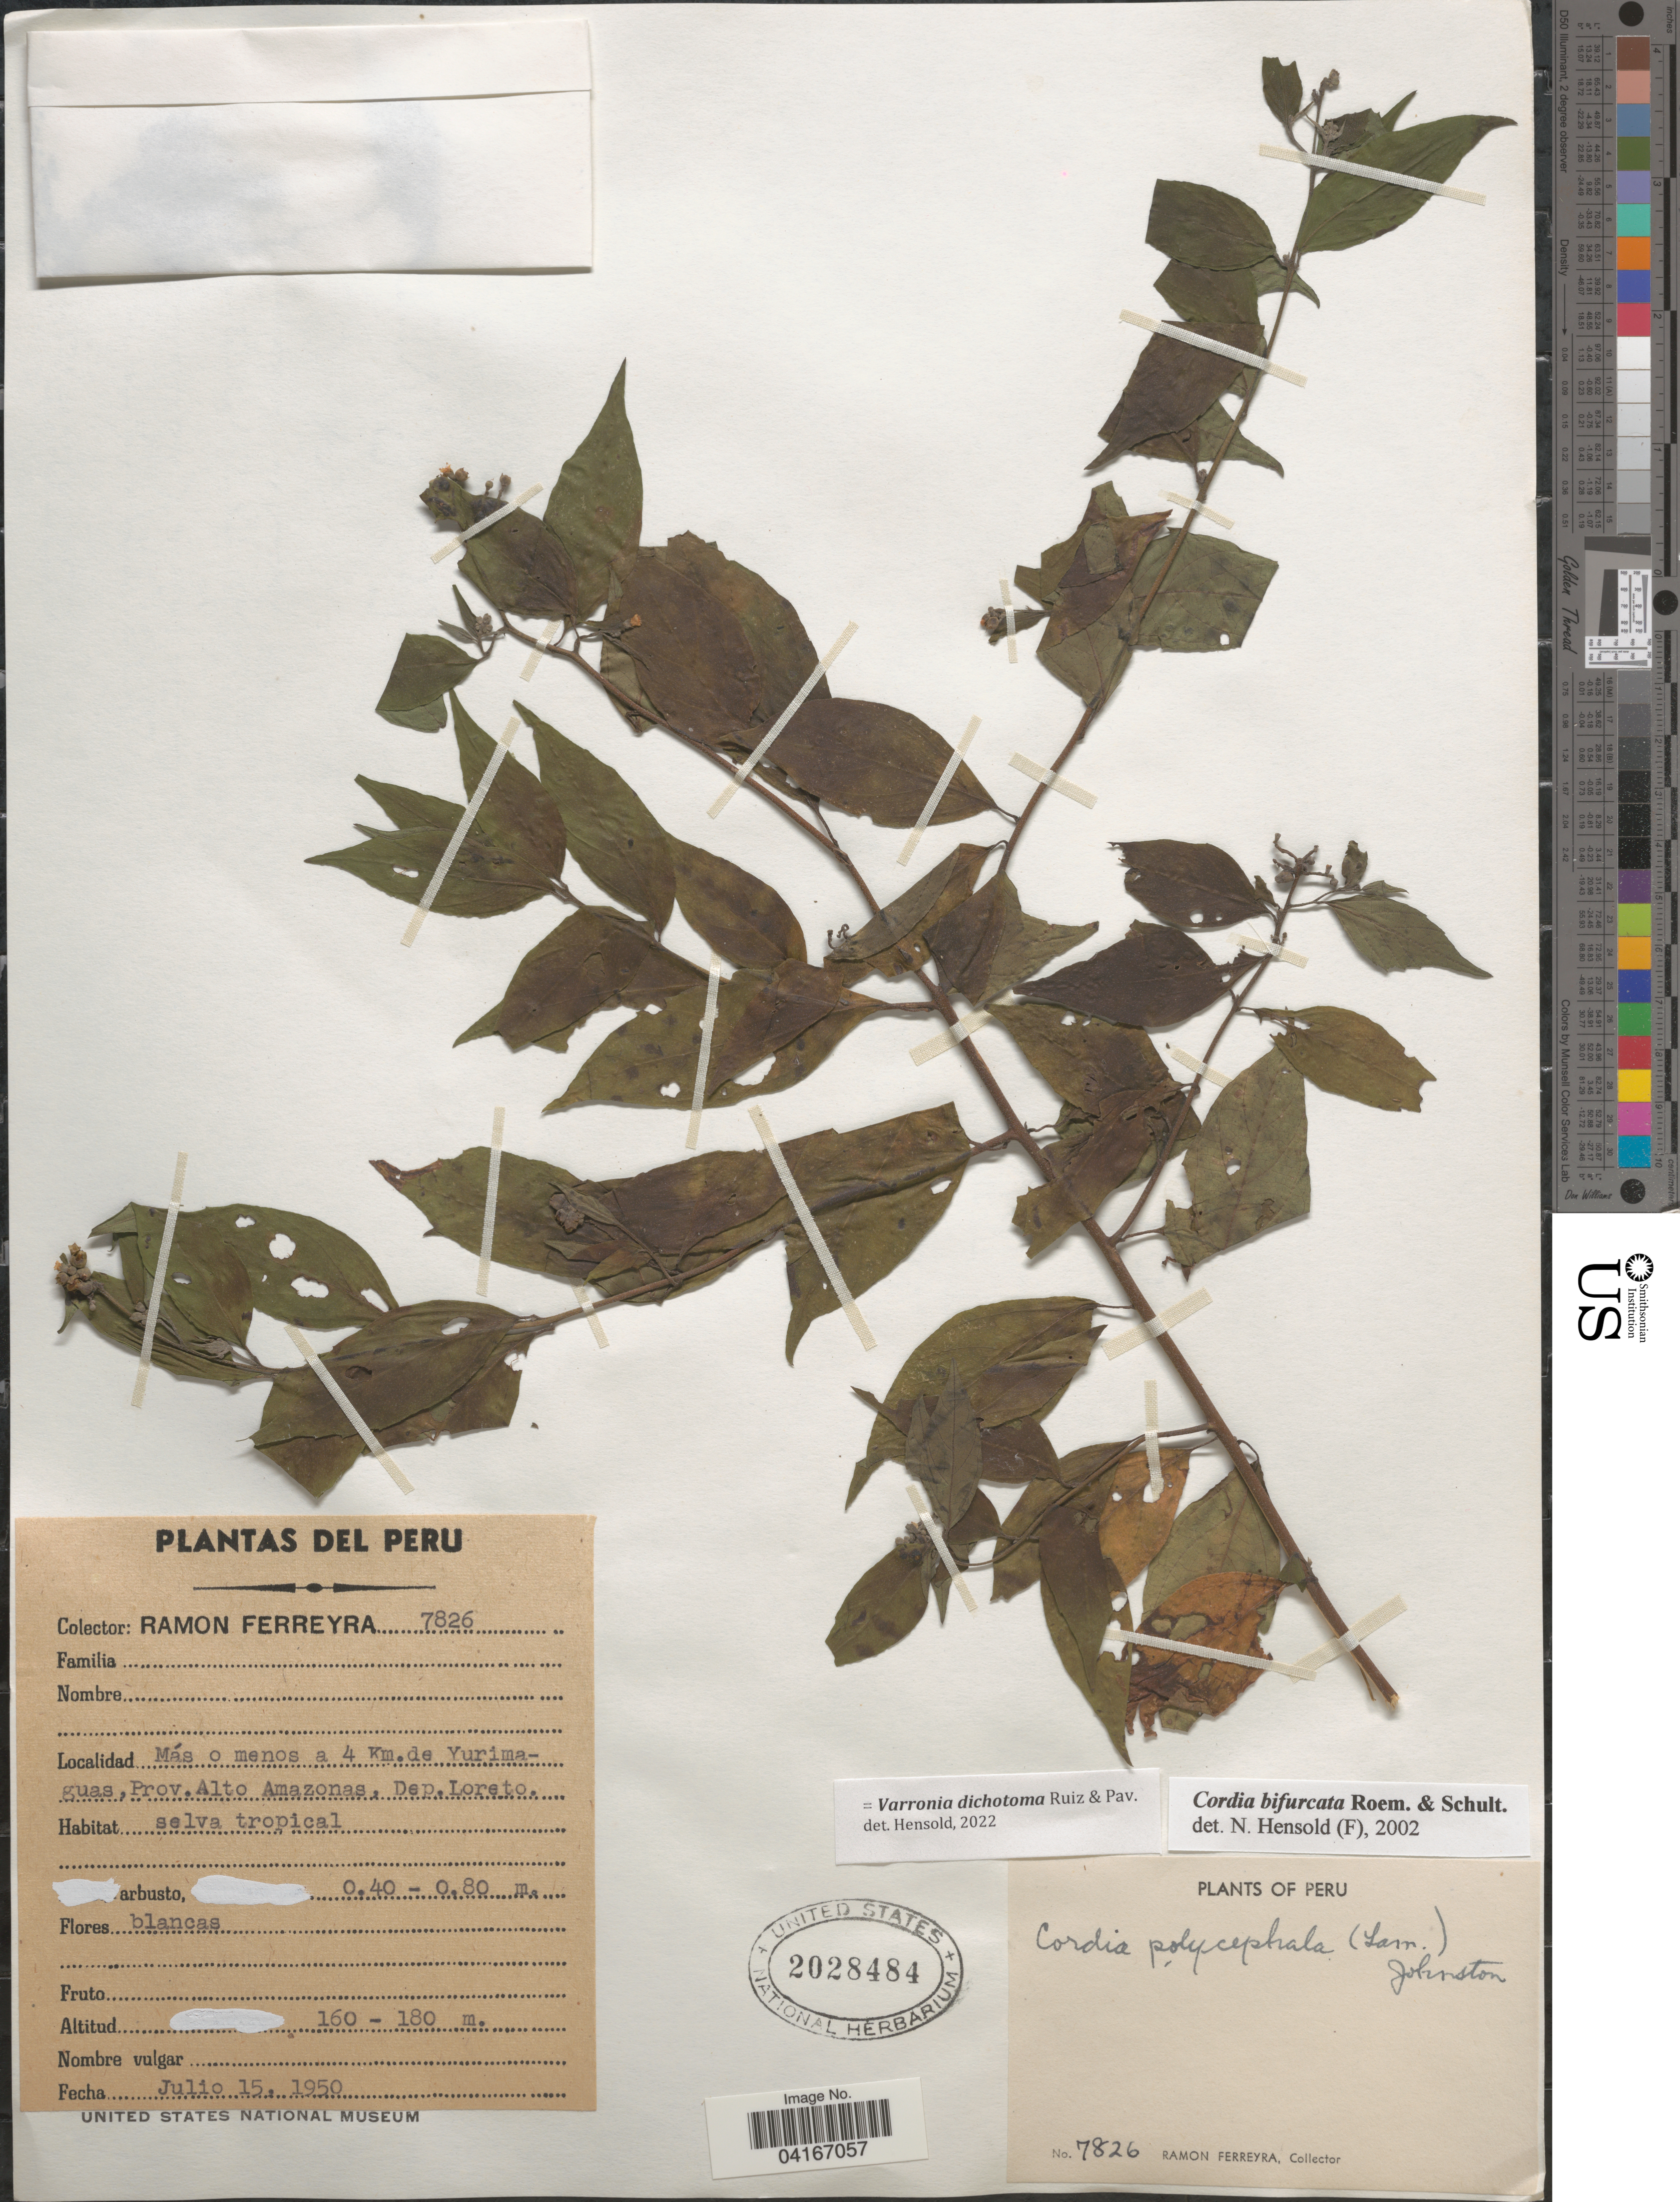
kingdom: Plantae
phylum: Tracheophyta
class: Magnoliopsida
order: Boraginales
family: Cordiaceae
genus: Varronia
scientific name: Varronia dichotoma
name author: Ruiz & Pav.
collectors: R. A. Ferreyra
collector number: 7826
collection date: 1950-07-15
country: Peru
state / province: Loreto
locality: Más o menos a 4 Km. de Yurimaguas, Prov. Alto Amazonas.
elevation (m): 160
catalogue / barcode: US 2028484